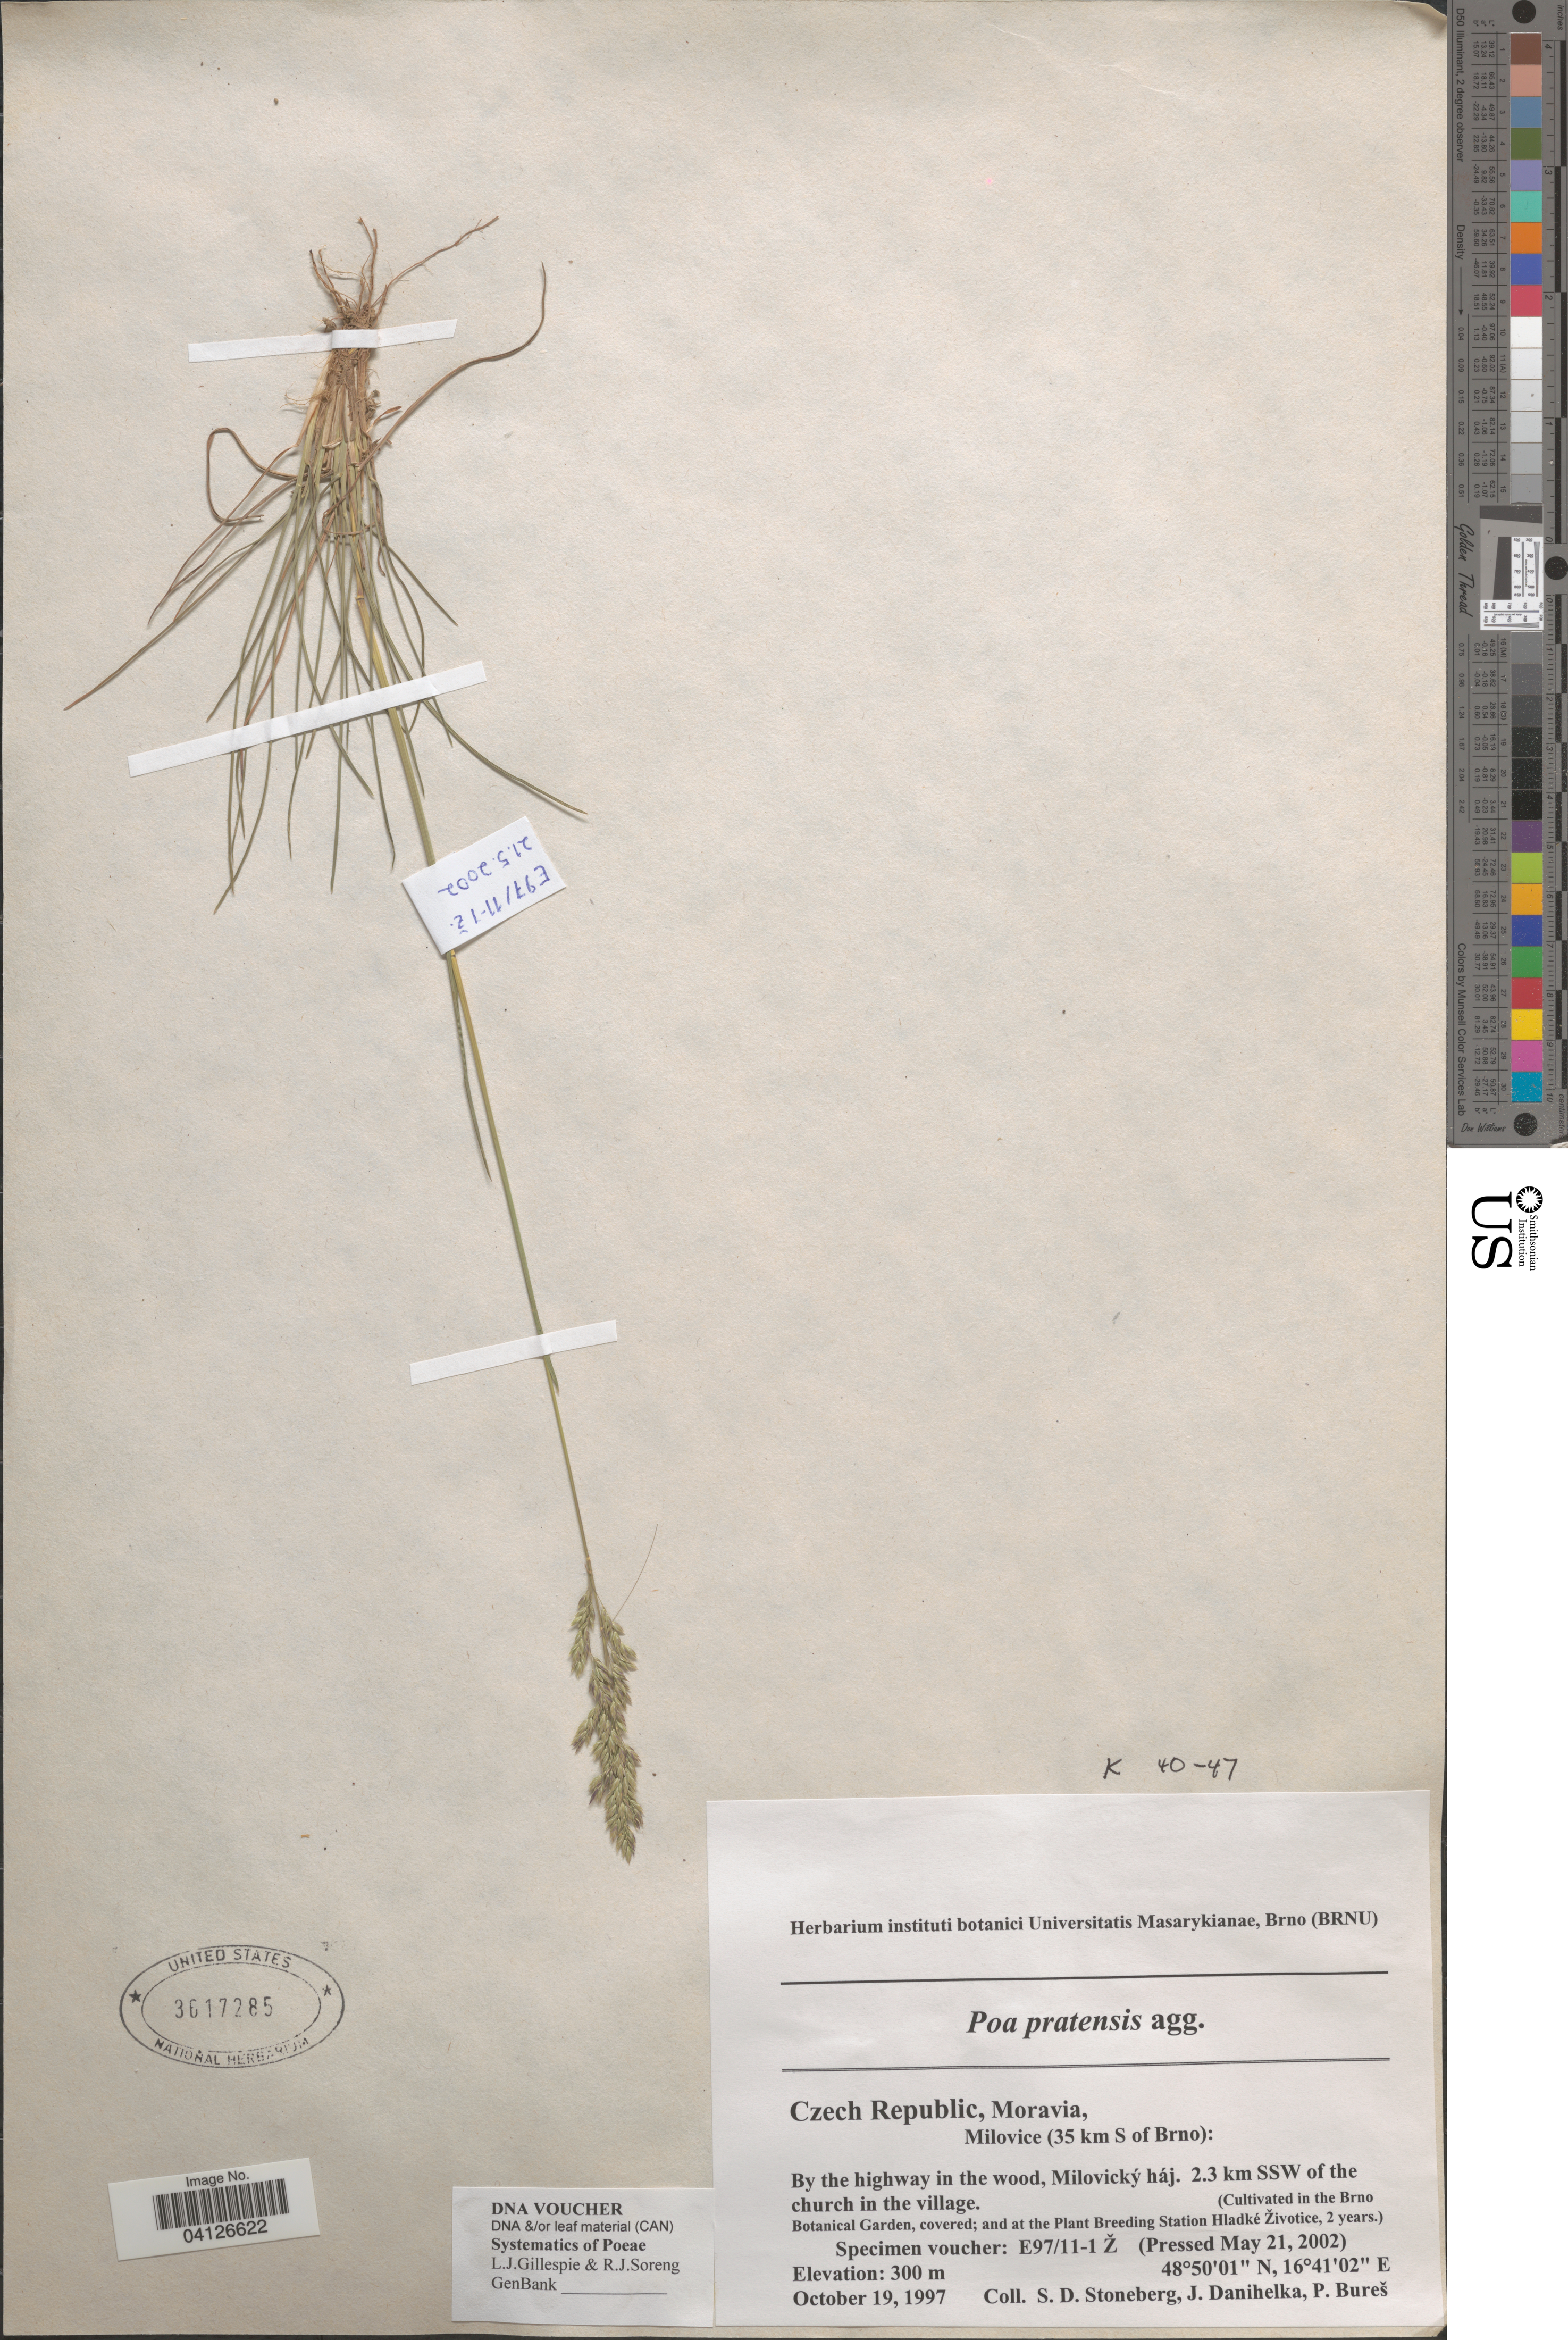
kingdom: Plantae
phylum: Tracheophyta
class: Liliopsida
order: Poales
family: Poaceae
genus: Poa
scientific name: Poa pratensis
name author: L.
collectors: Ex herb. instituti botanici Universitatis Masarykianae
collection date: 2002-05-21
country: Czechia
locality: (Cultivated in the Brno Botanical Garden, covered; and at the Plant Breeding Station Hladké Životice, 2 years.).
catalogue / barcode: US 3617285